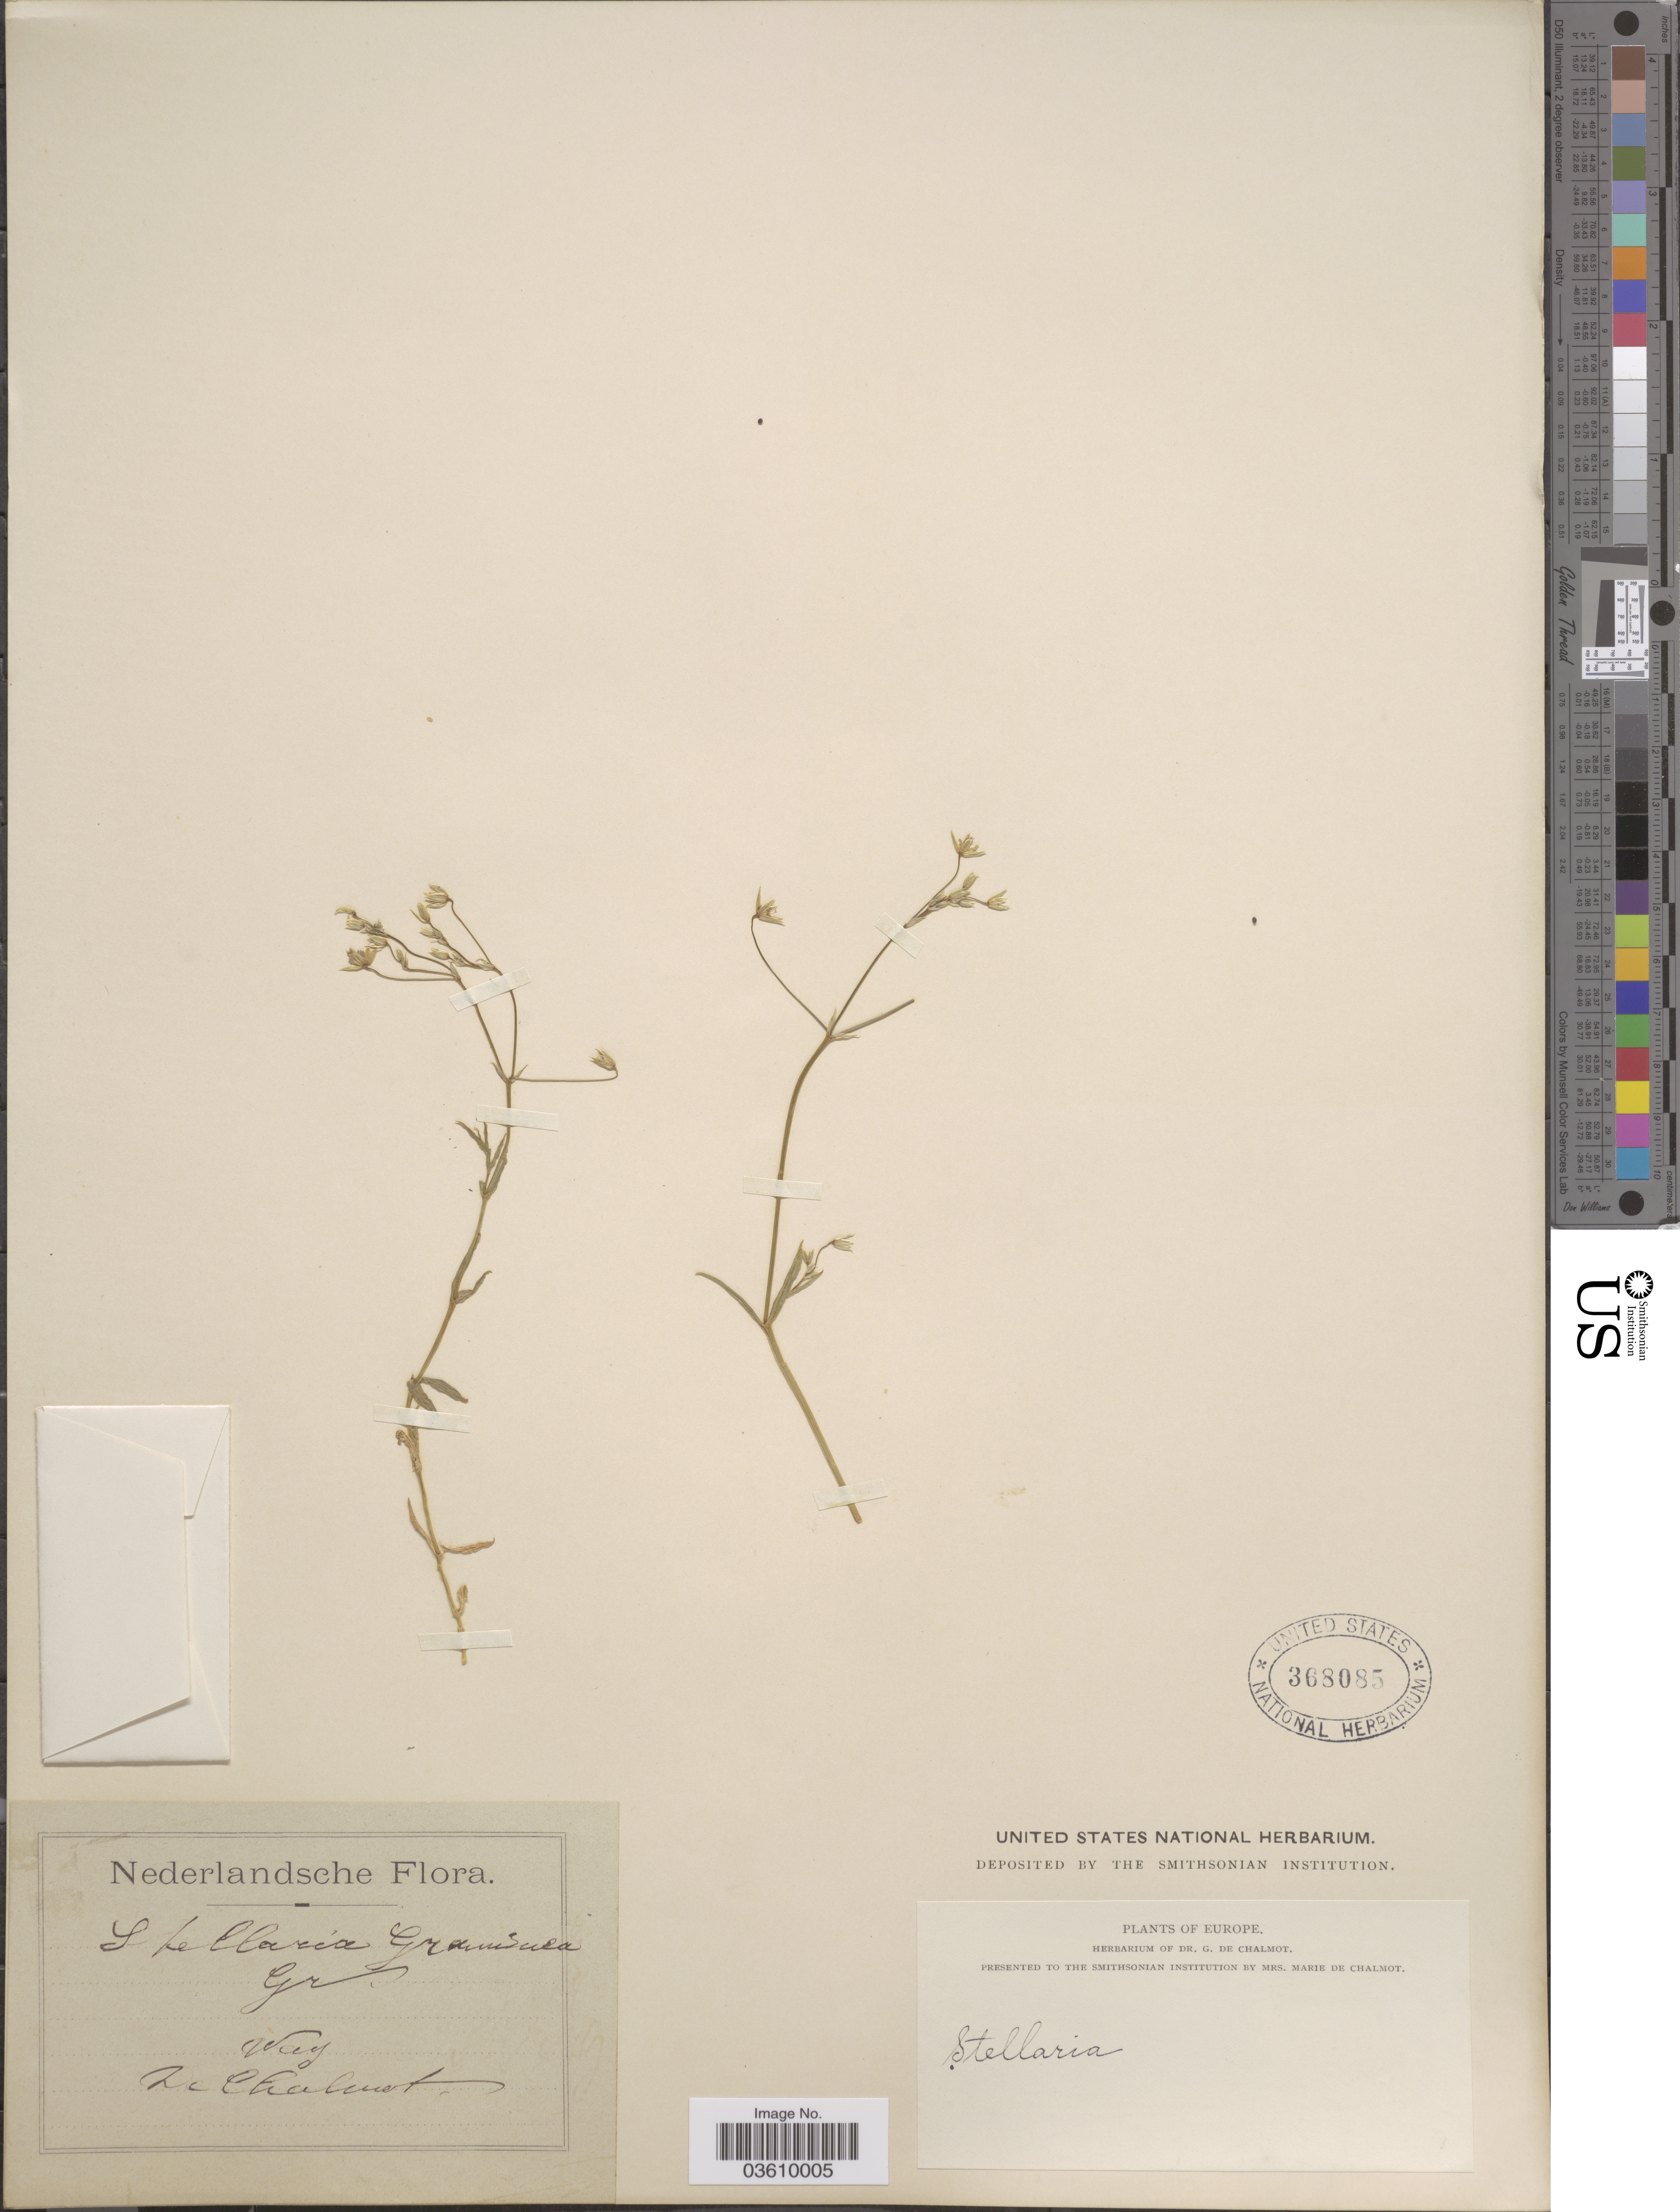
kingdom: Plantae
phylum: Tracheophyta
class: Magnoliopsida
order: Caryophyllales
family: Caryophyllaceae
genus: Stellaria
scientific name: Stellaria graminea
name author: L.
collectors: G. de Chalmot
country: Netherlands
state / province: Gelderland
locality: Nederlandsche. Wag.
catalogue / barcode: US 368085